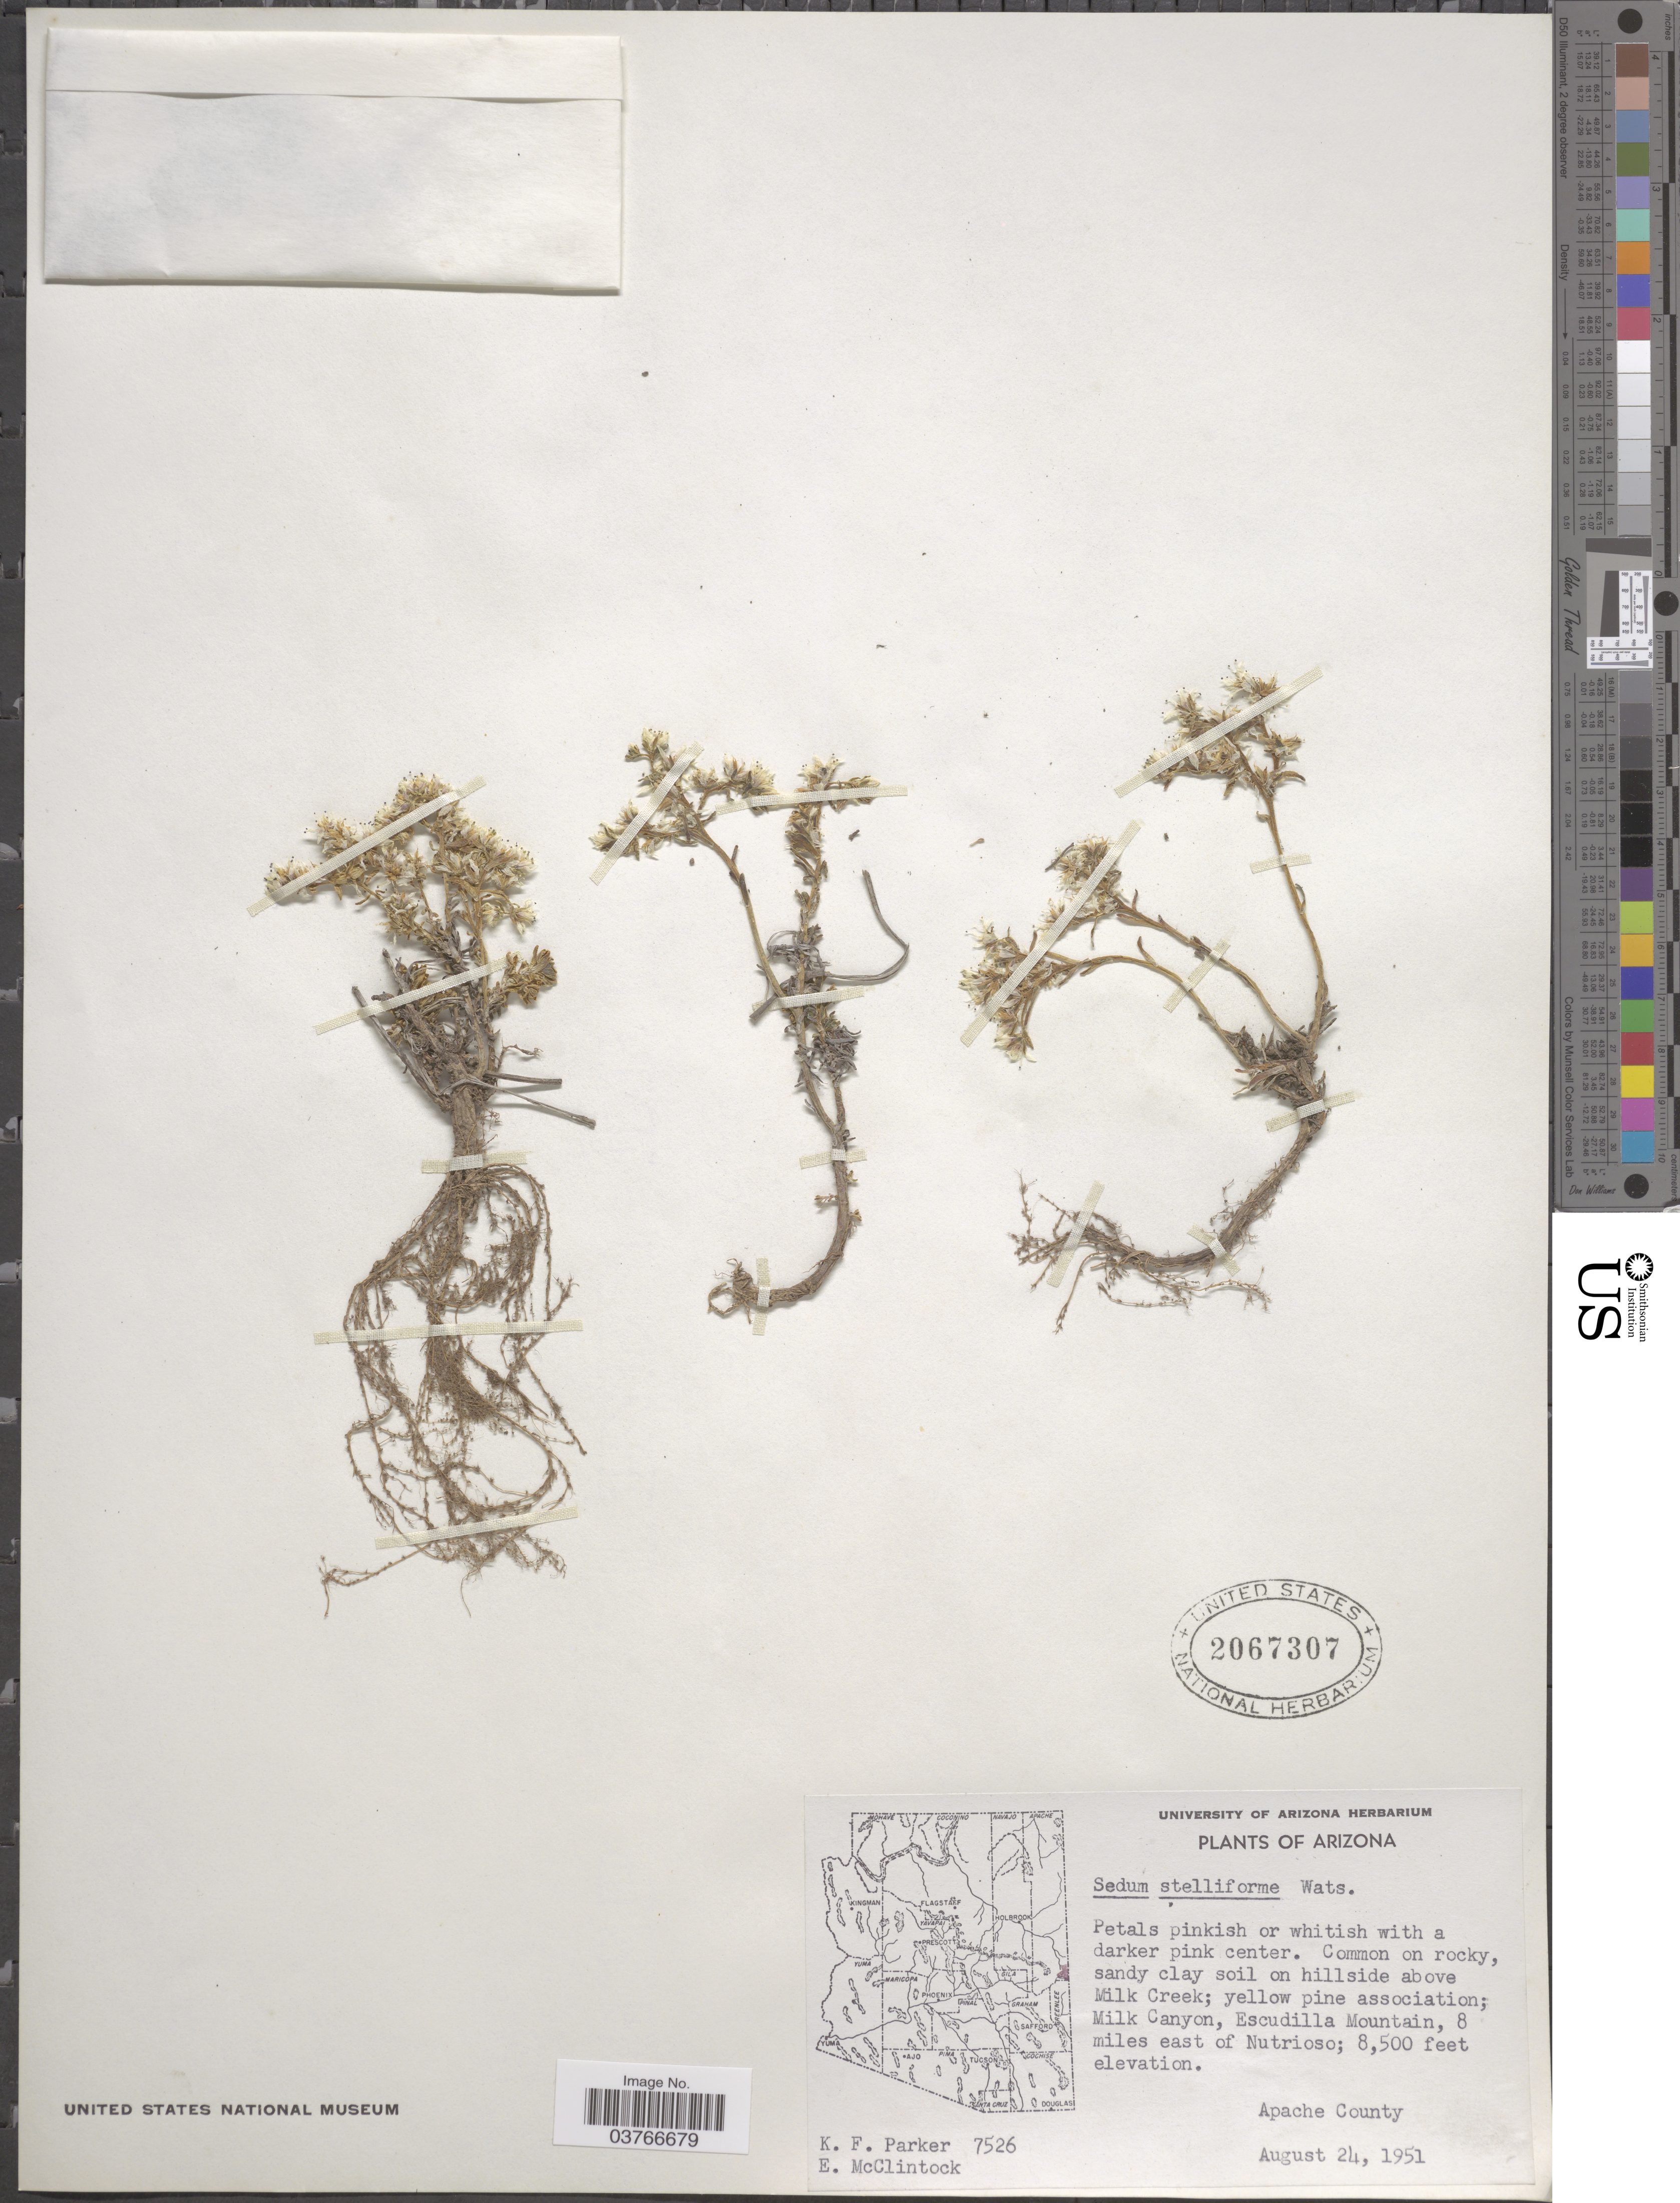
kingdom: Plantae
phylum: Tracheophyta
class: Magnoliopsida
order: Saxifragales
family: Crassulaceae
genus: Sedum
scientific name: Sedum stelliforme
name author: S. Watson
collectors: K. F. Parker & E. McClintock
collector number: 7526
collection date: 1951-08-24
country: United States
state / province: Arizona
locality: On hillside above Milk Creek; Milk Canyon, Escudilla Mountain, 8 miles east of Nutrioso. Apache County.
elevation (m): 2591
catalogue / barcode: US 2067307